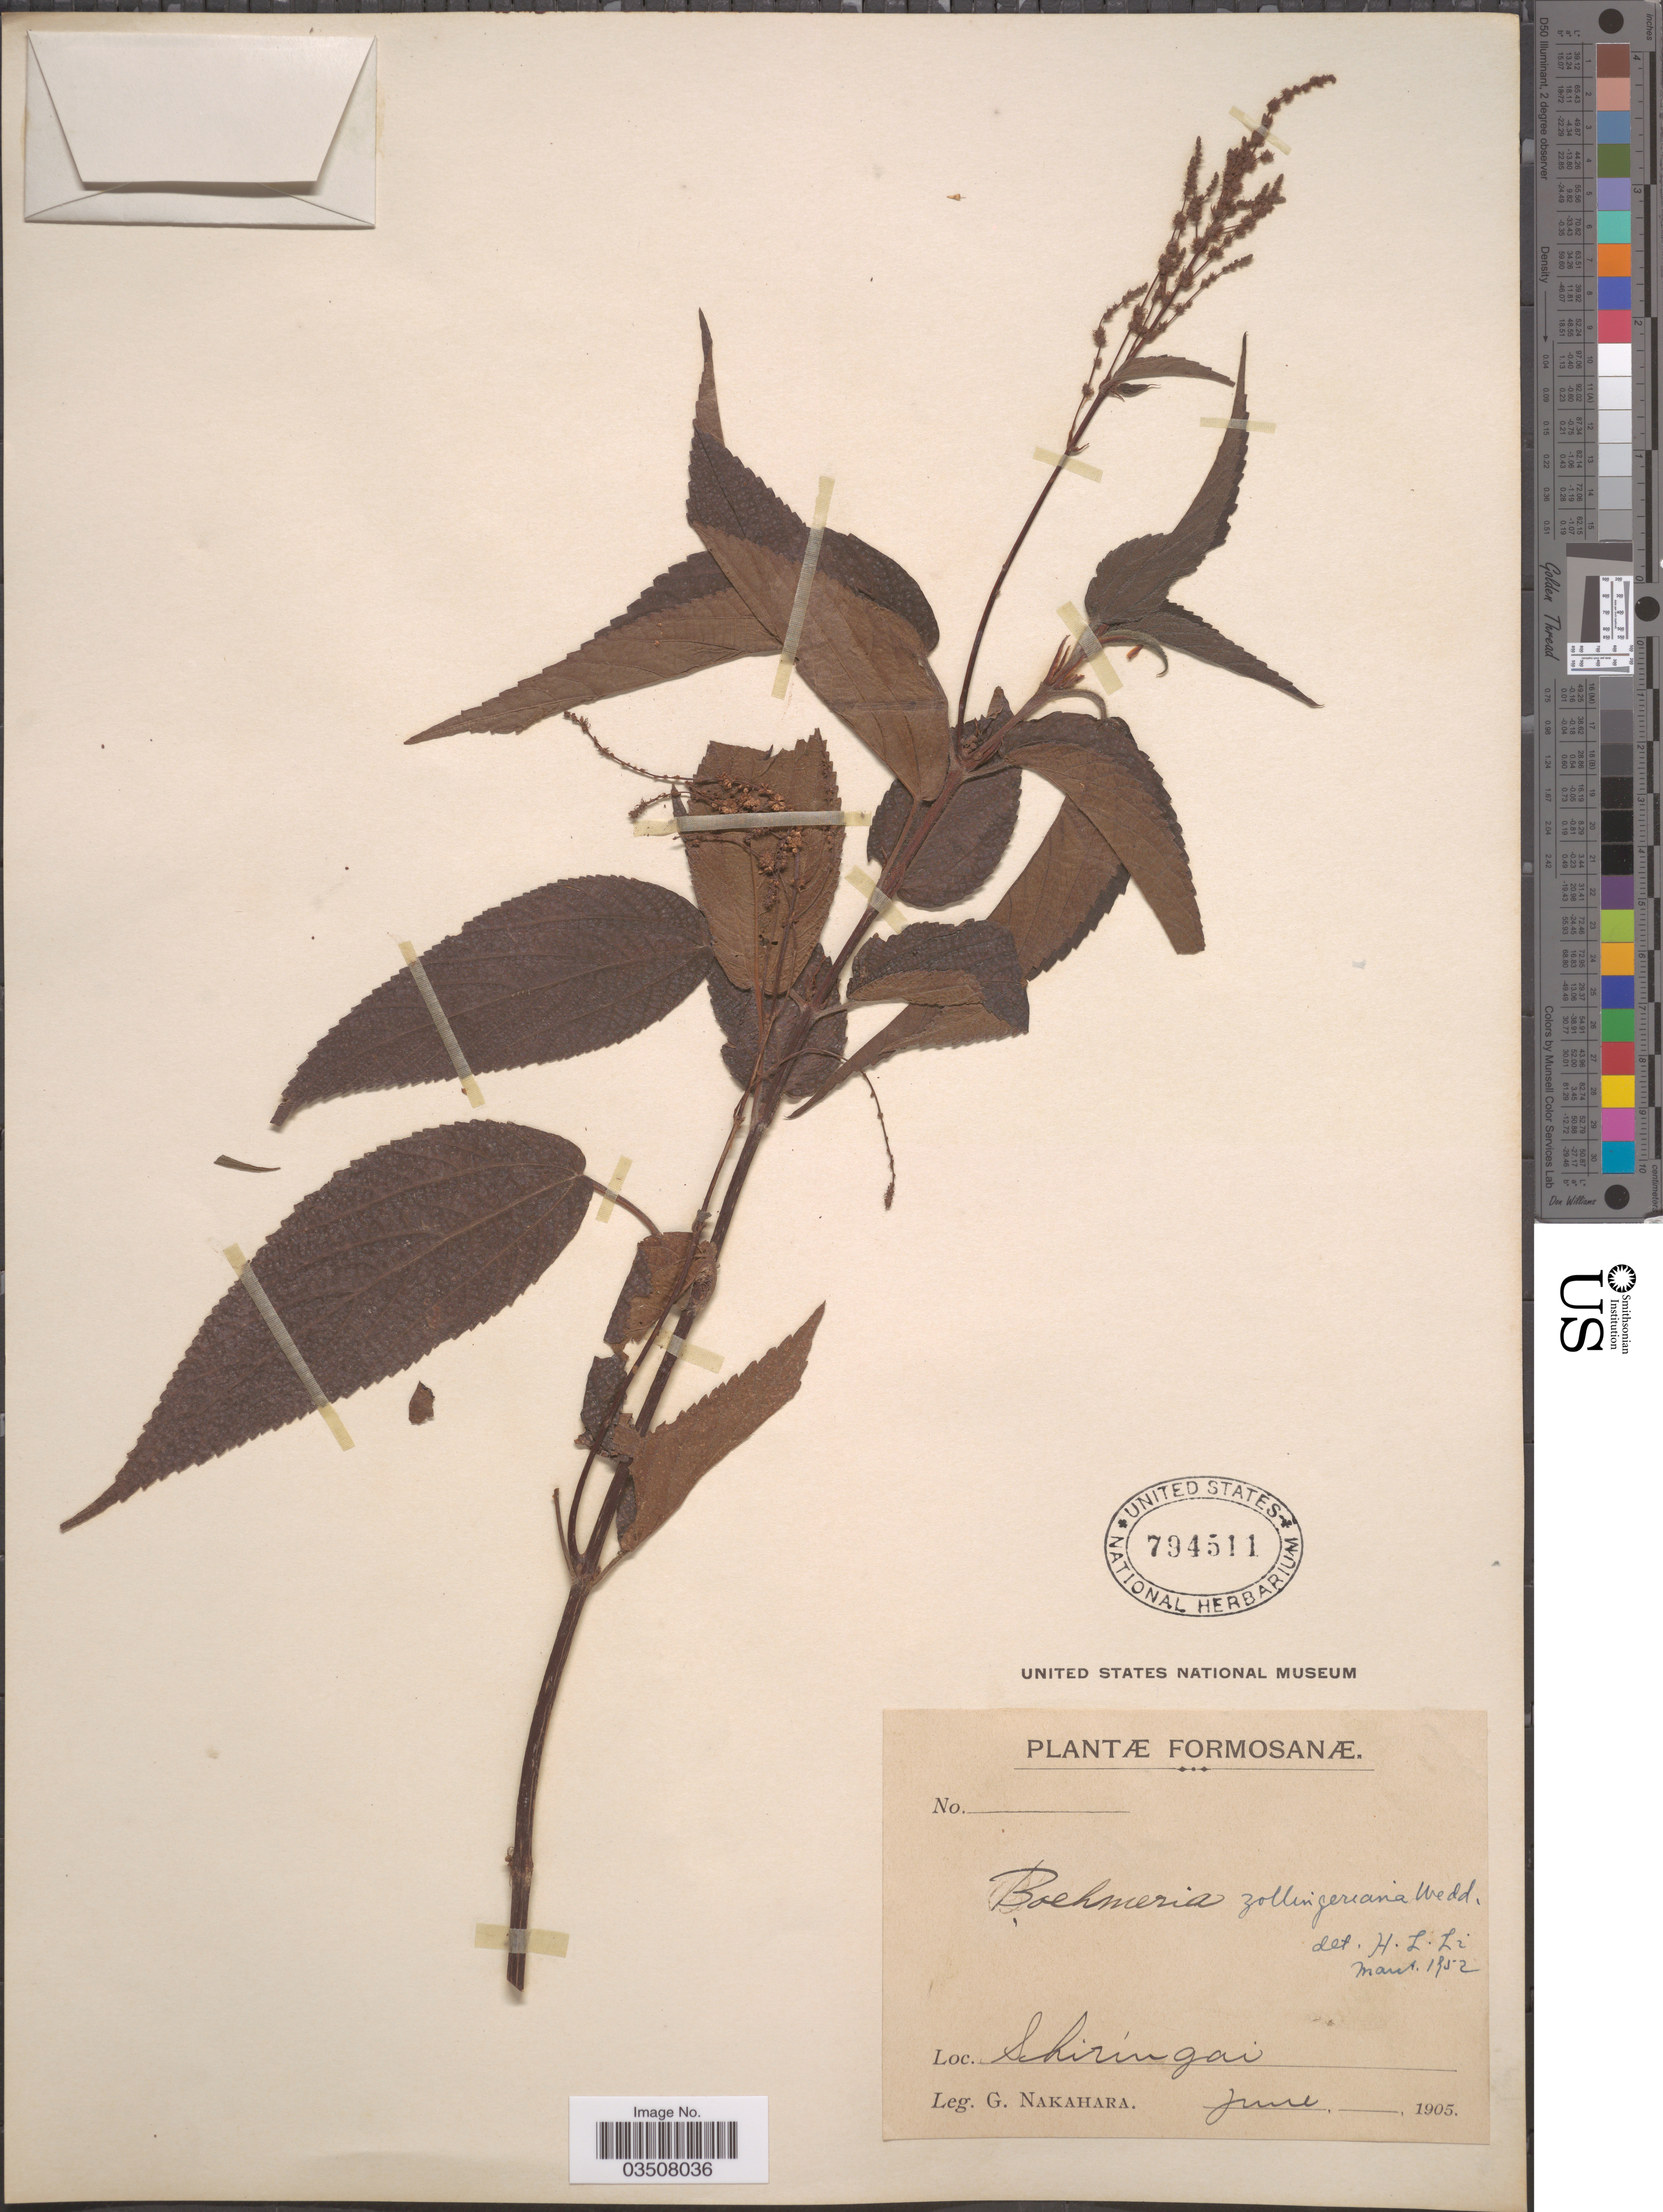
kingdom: Plantae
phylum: Tracheophyta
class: Magnoliopsida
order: Rosales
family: Urticaceae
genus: Boehmeria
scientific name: Boehmeria zollingeriana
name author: Wedd.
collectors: G. Nakahara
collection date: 1905-06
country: Taiwan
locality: Formosanæ. Shiringai.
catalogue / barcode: US 794511